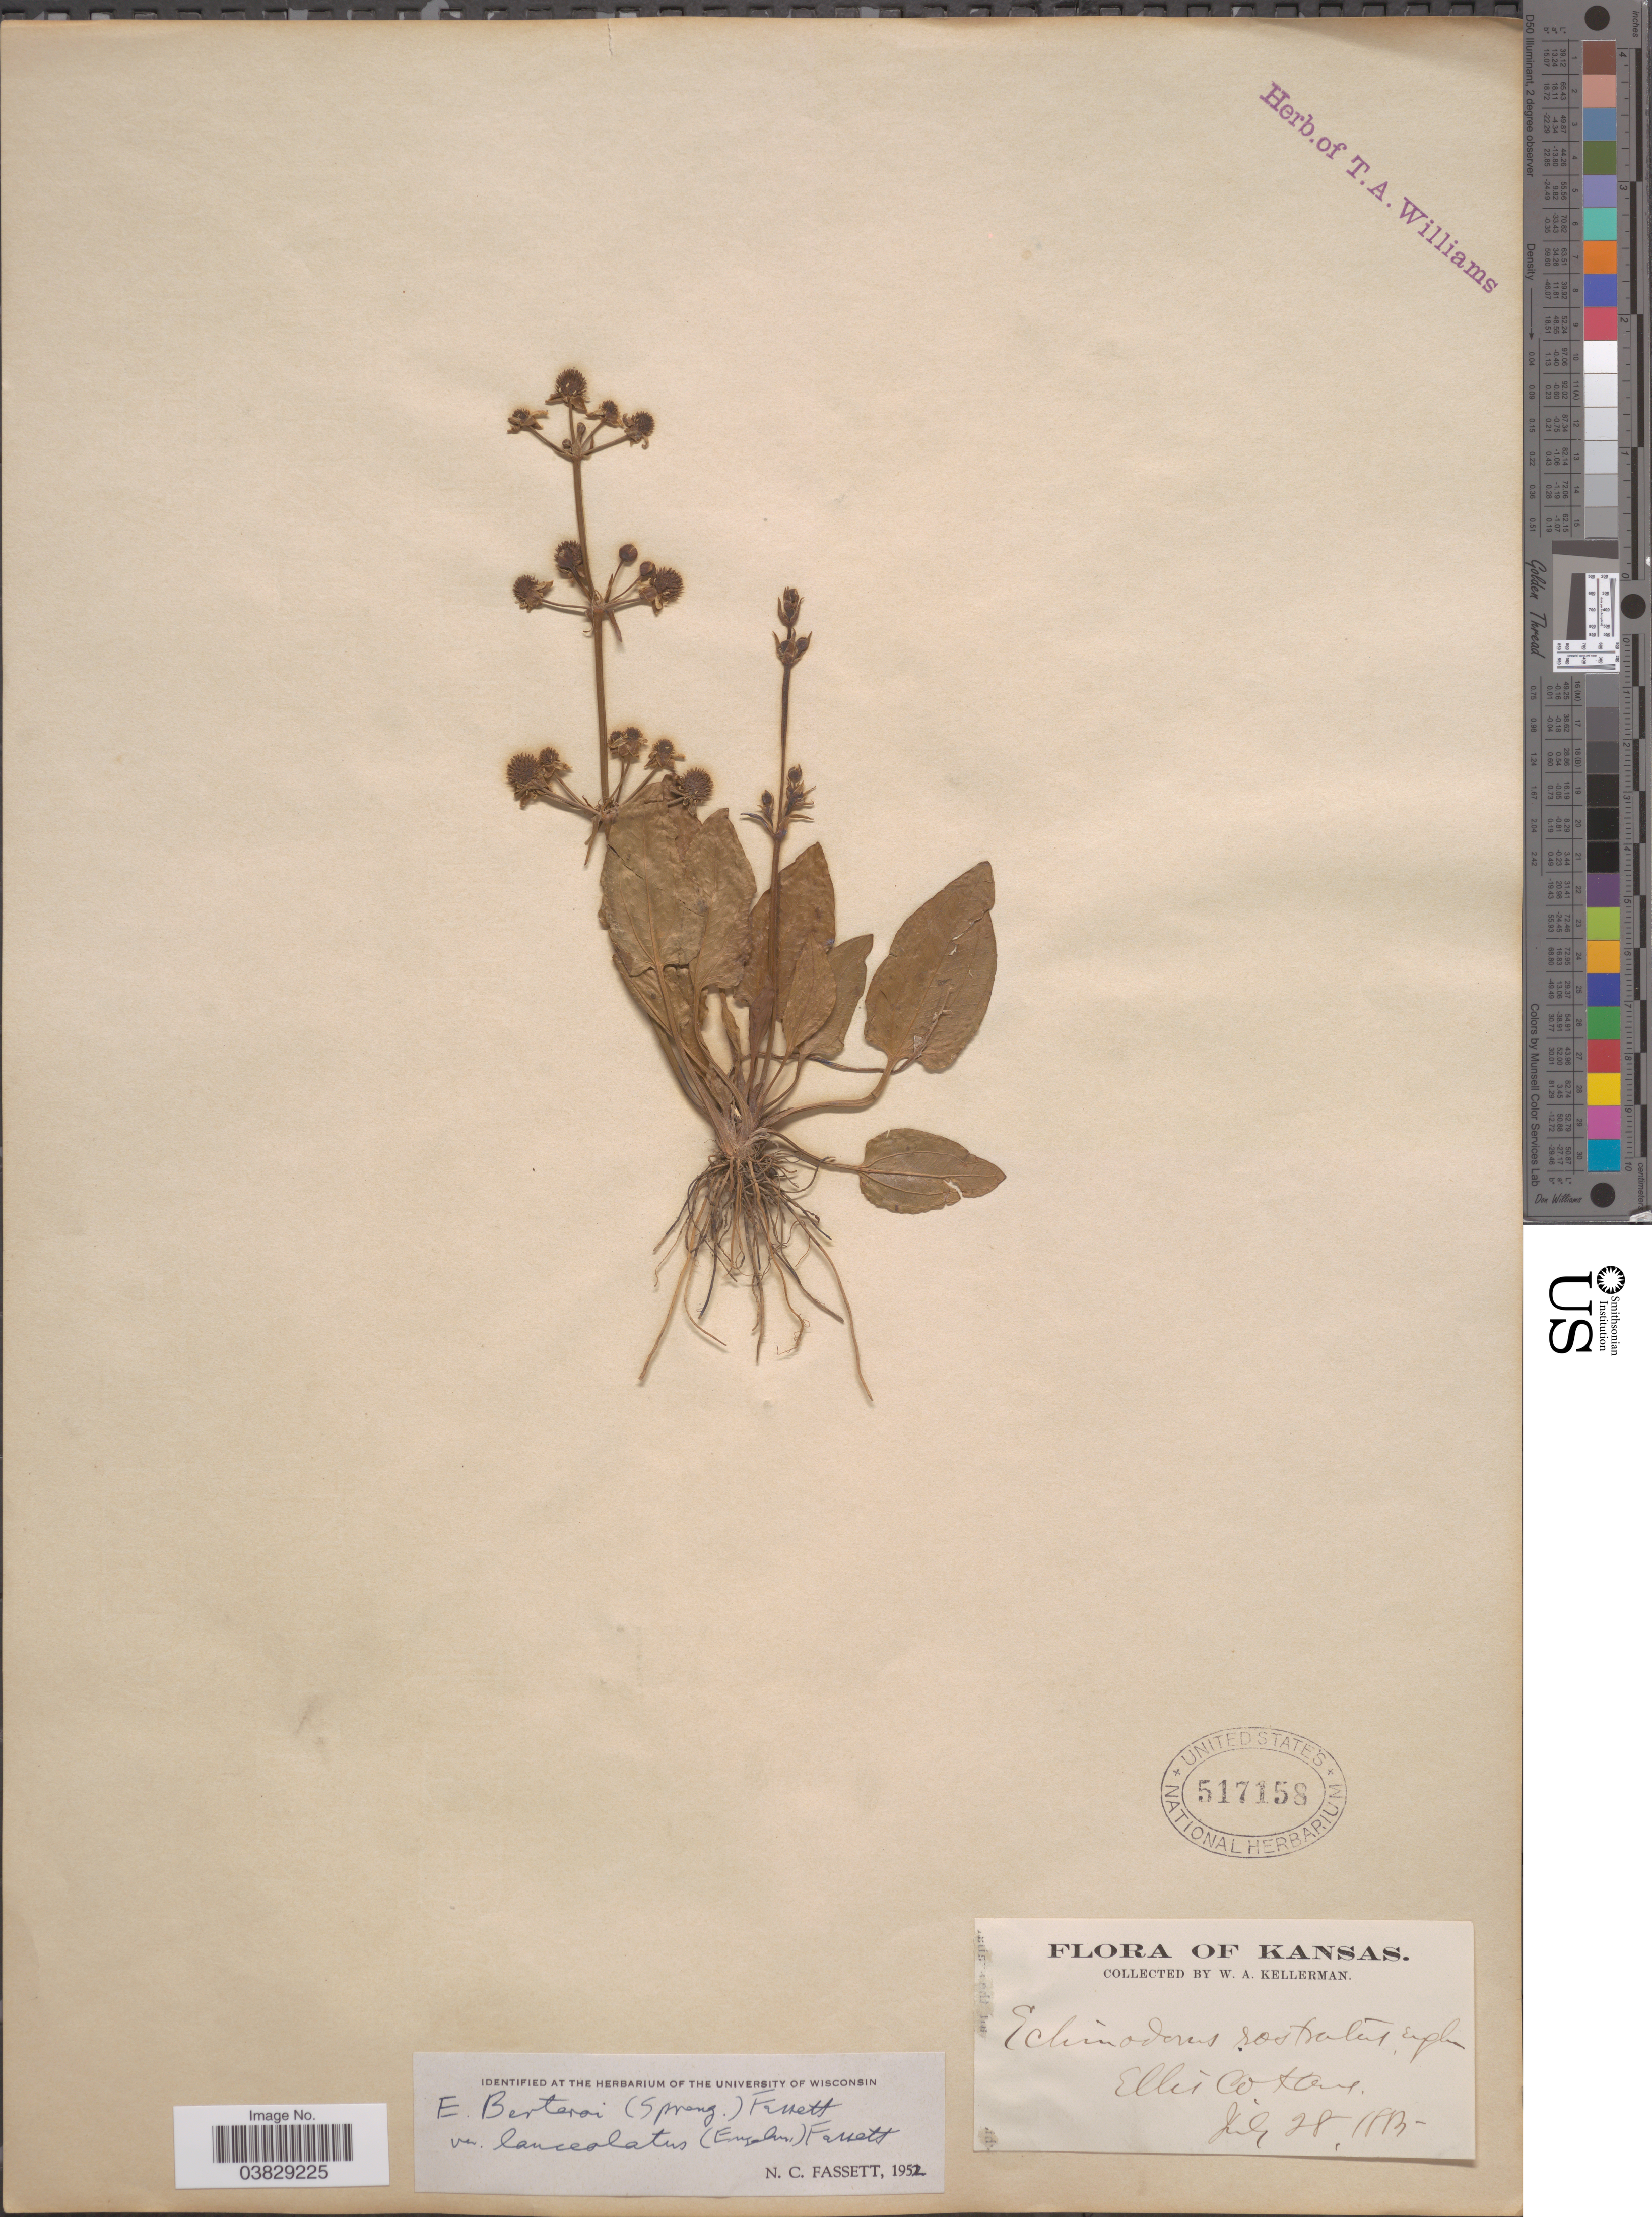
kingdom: Plantae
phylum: Tracheophyta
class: Liliopsida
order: Alismatales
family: Alismataceae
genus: Echinodorus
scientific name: Echinodorus berteroi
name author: (Spreng.) Fassett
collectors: W. Kellerman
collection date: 1883-07-28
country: United States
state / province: Kansas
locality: Ellis Co.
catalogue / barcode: US 517158